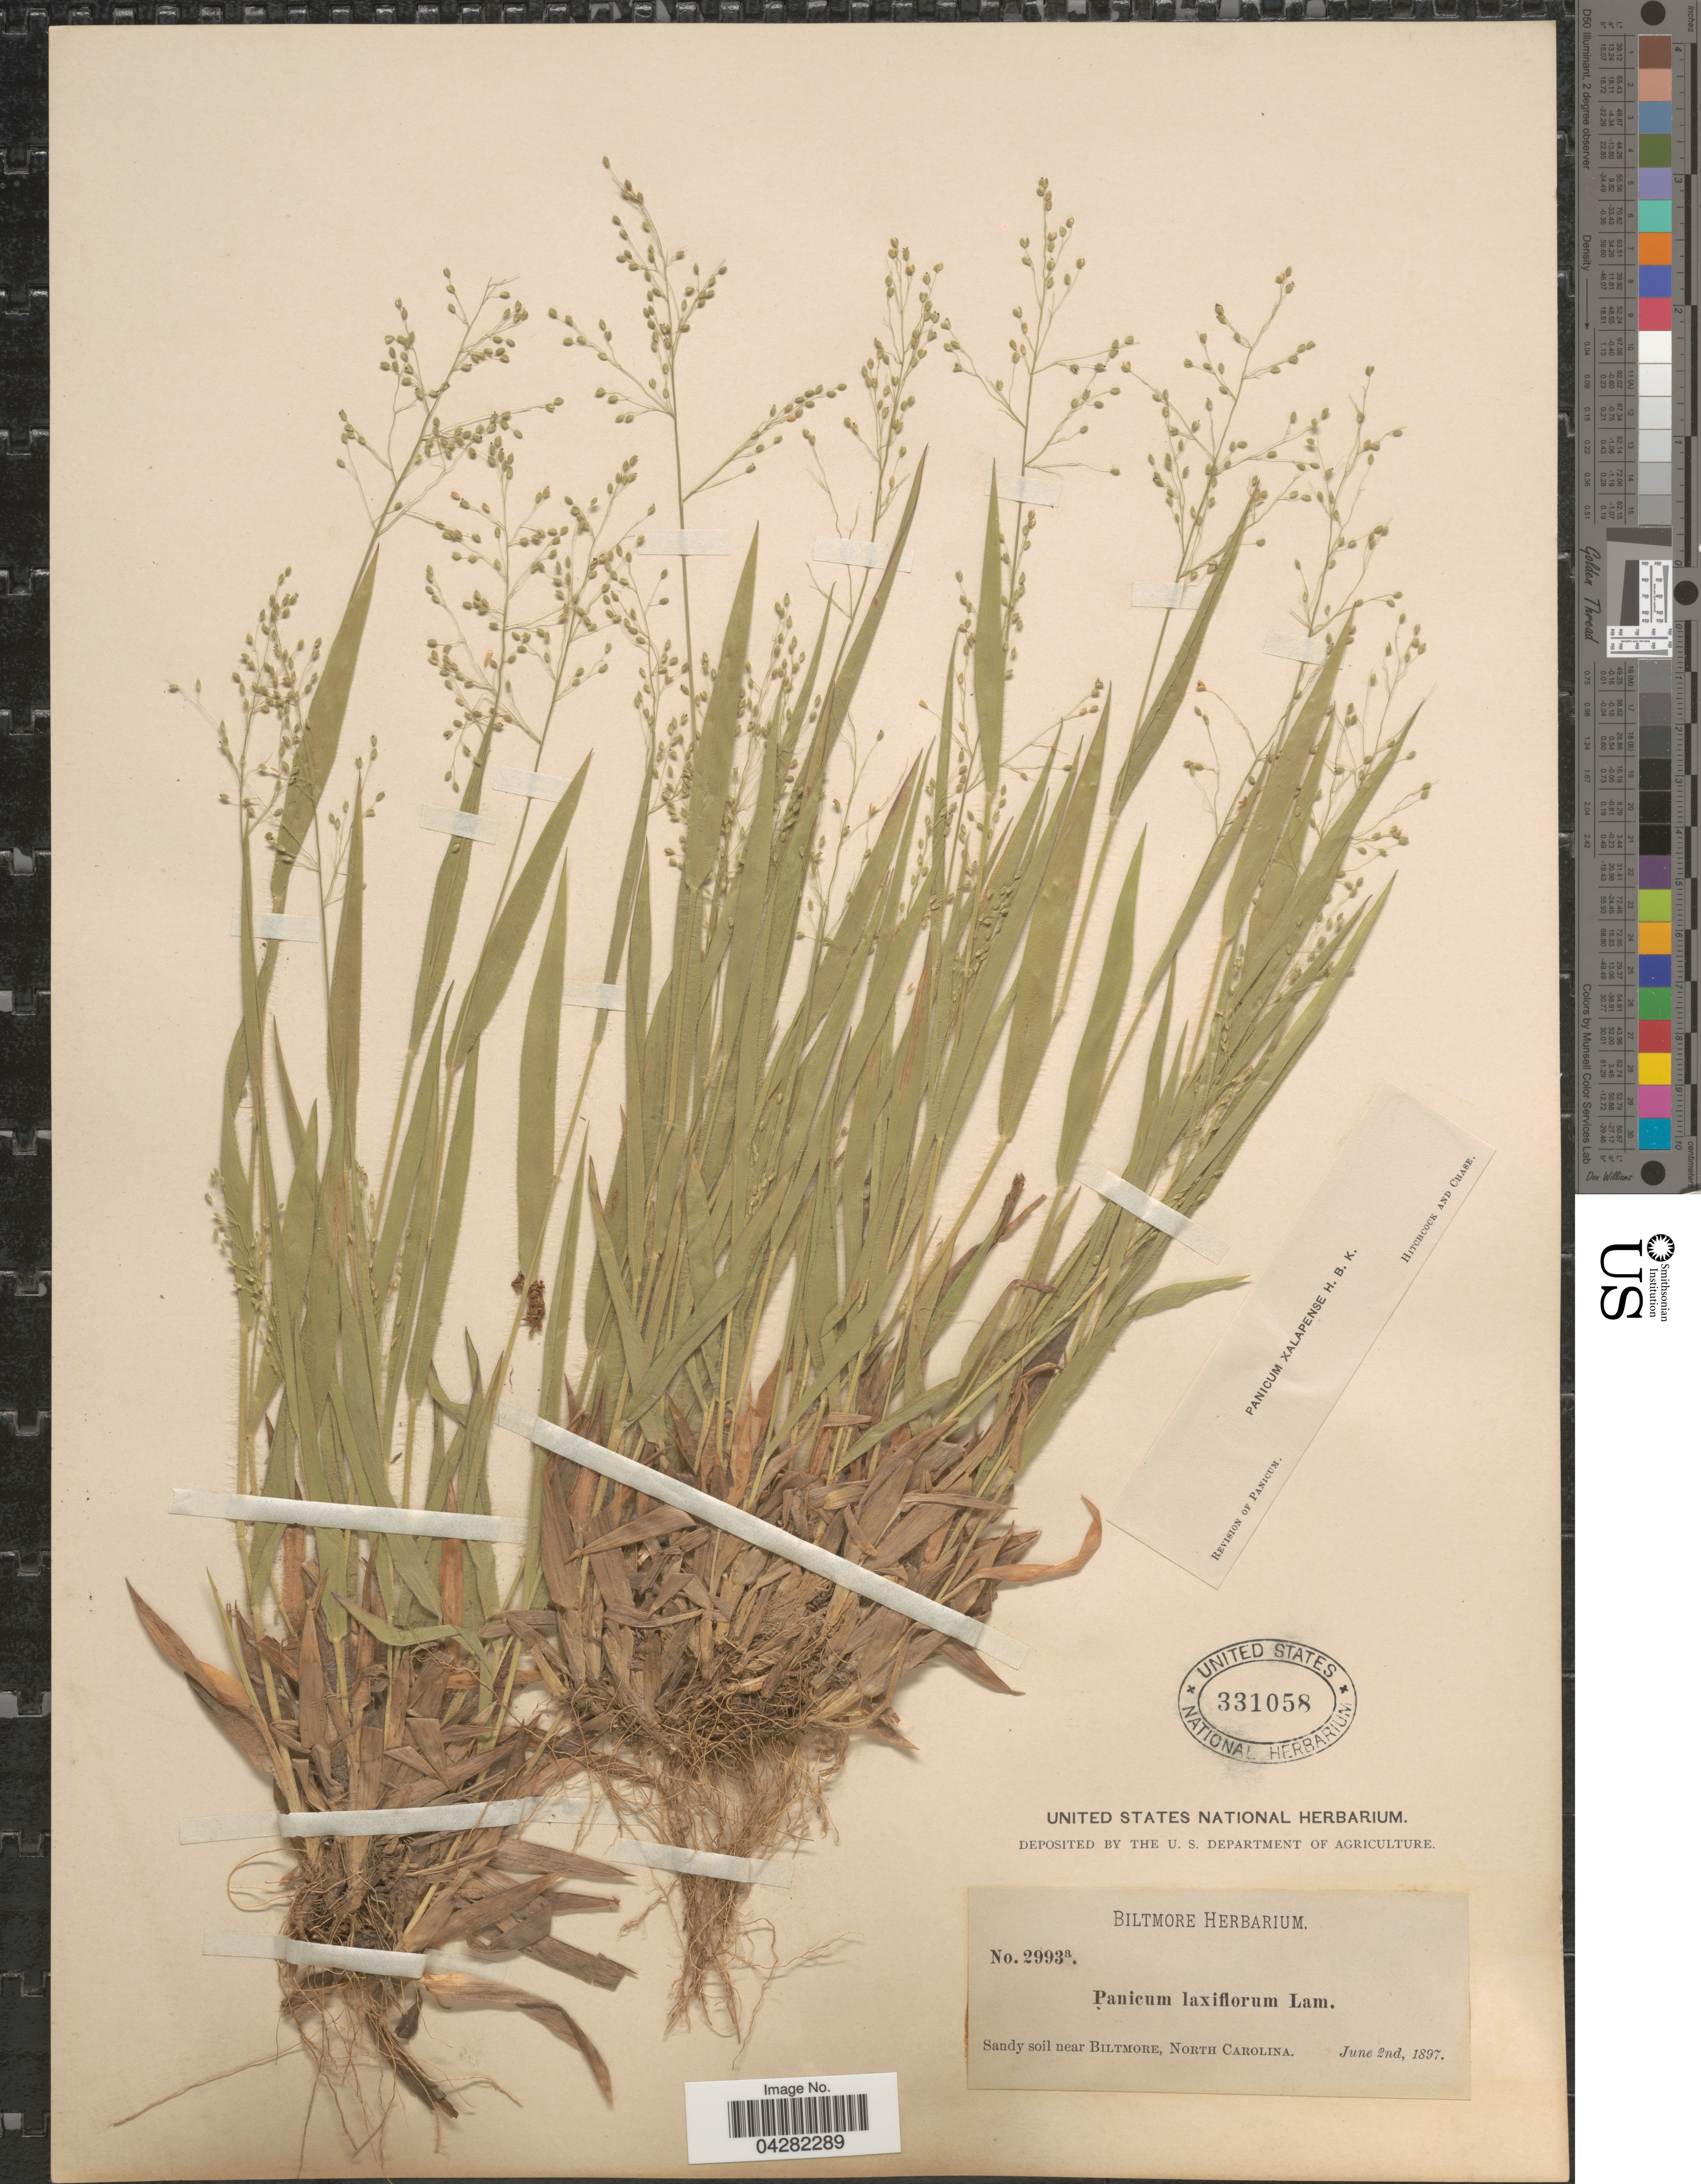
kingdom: Plantae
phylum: Tracheophyta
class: Liliopsida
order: Poales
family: Poaceae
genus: Dichanthelium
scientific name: Dichanthelium laxiflorum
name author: (Lam.) Gould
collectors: ex herb. Biltmore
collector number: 2993a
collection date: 1897-06-02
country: United States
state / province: North Carolina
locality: Sandy soil near Biltmore.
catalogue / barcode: US 331058